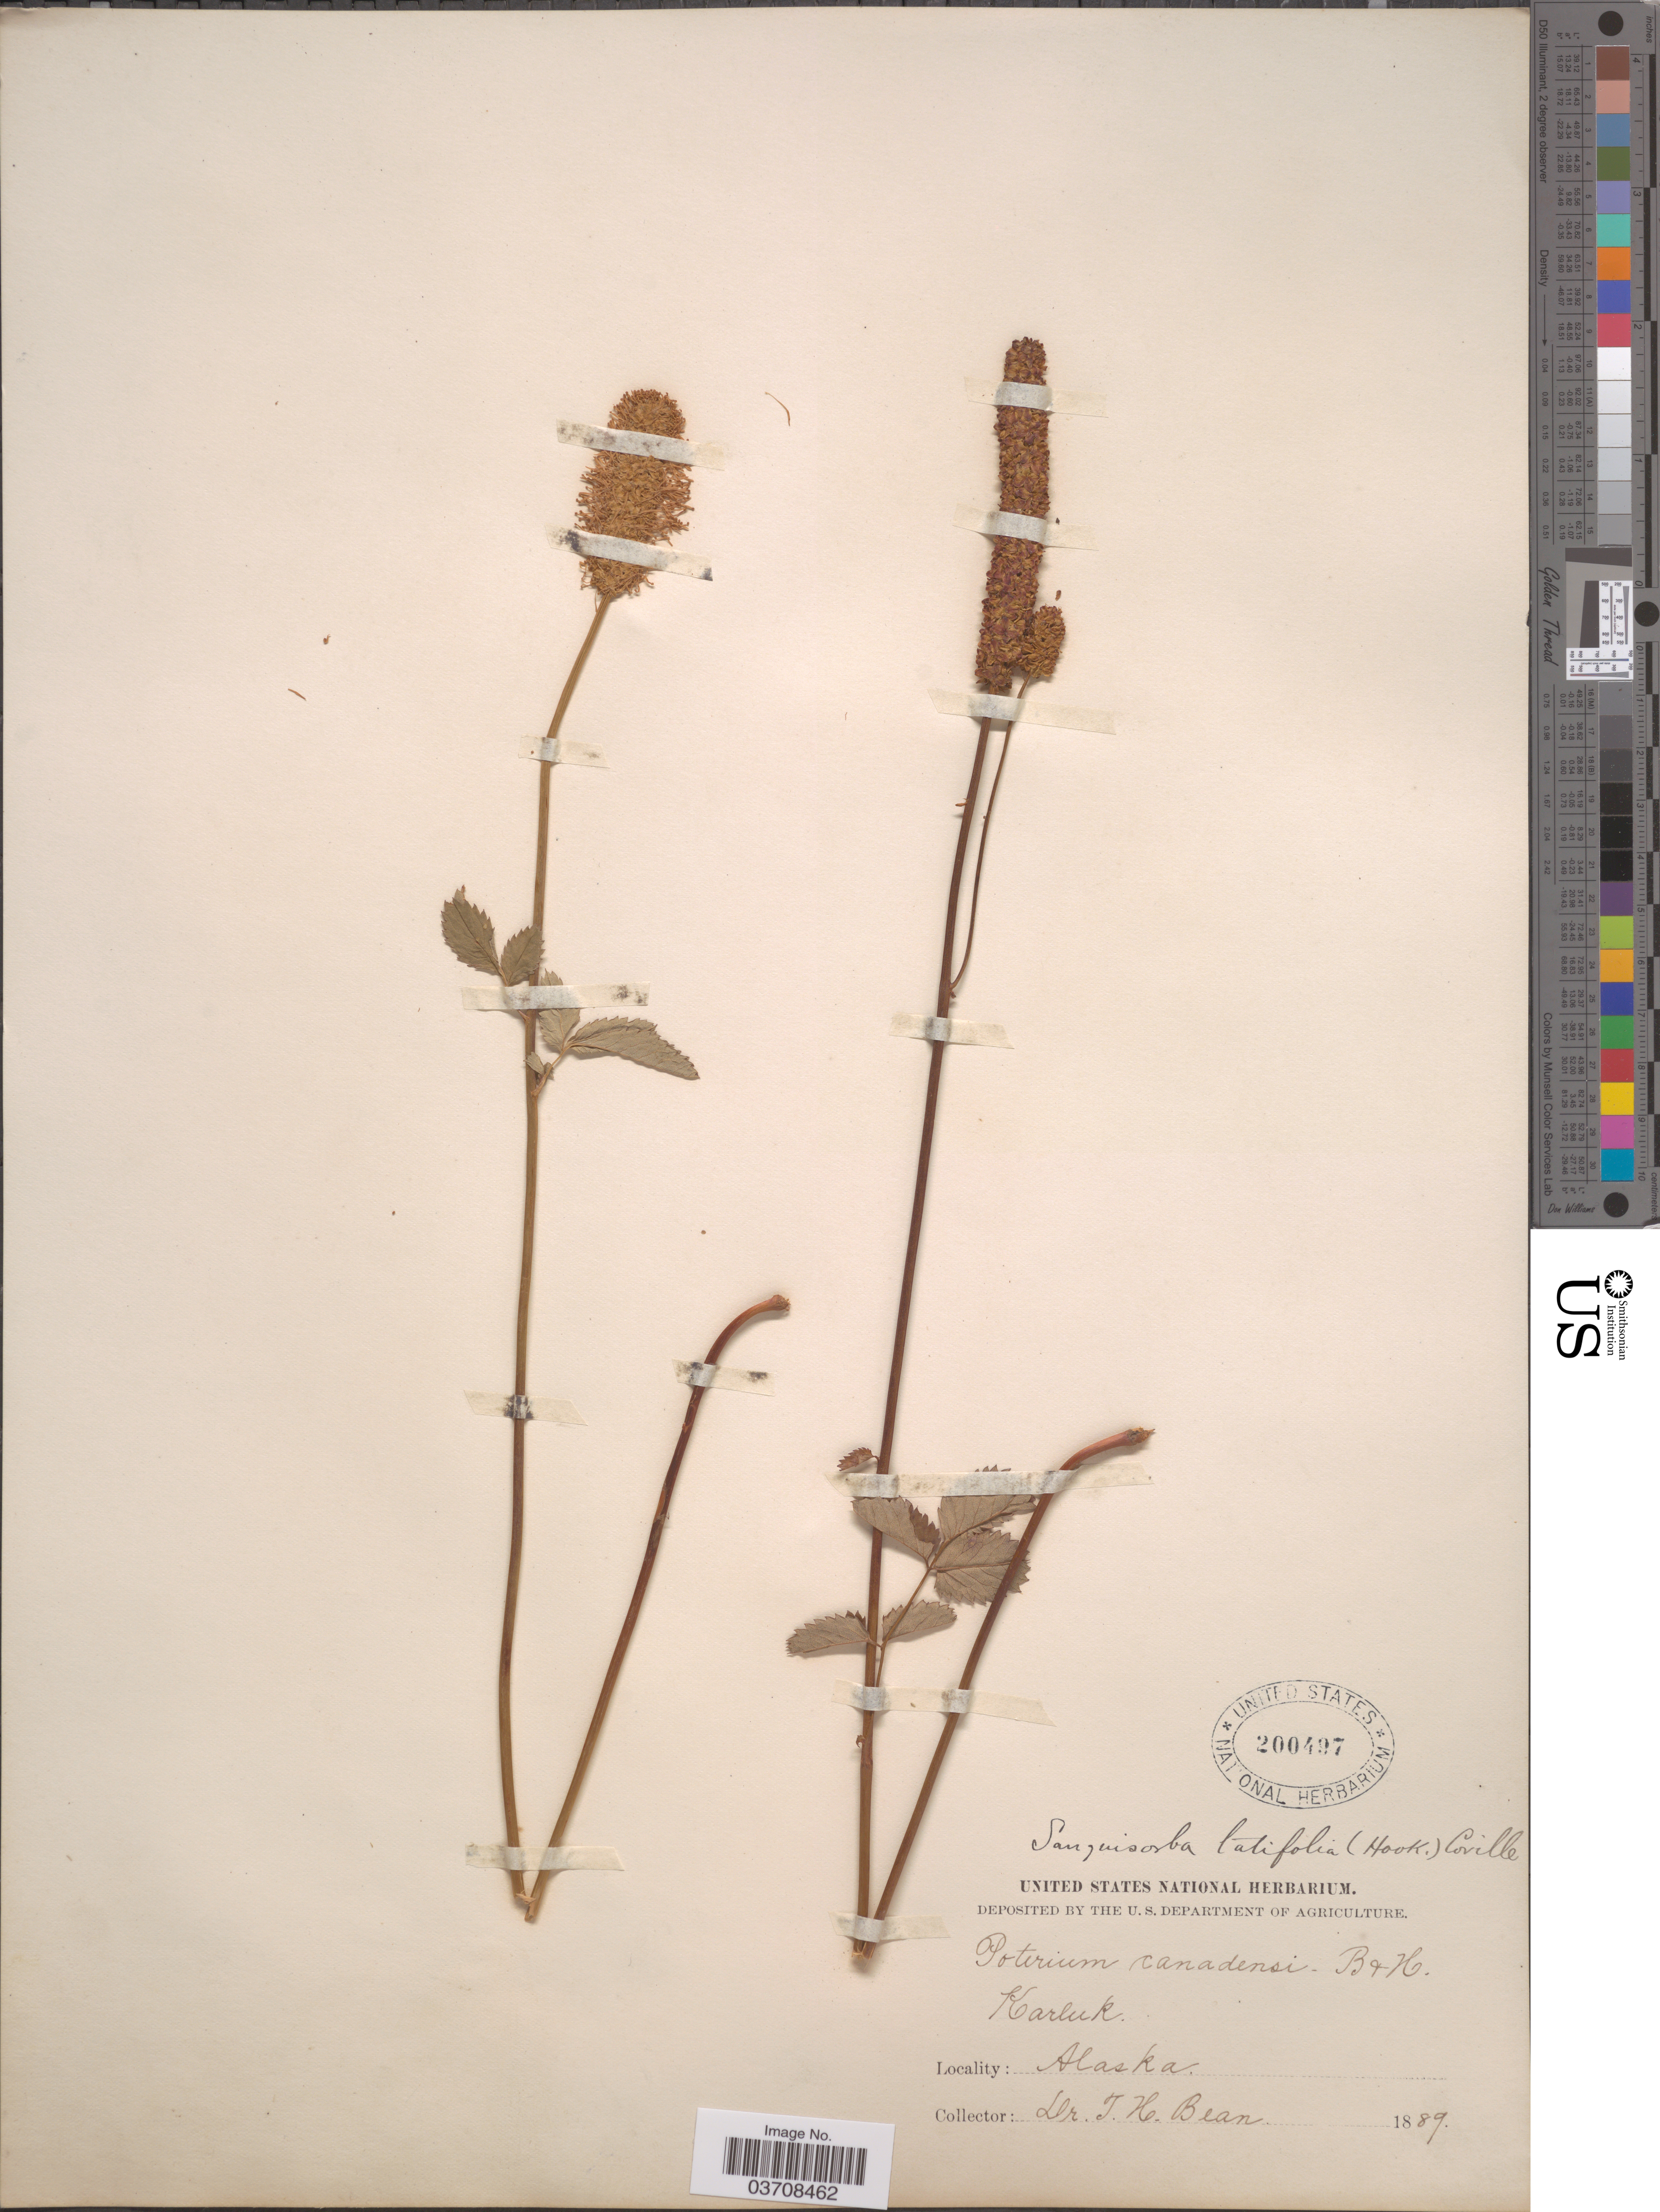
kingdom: Plantae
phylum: Tracheophyta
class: Magnoliopsida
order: Rosales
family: Rosaceae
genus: Sanguisorba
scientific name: Sanguisorba stipulata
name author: Raf.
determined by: Strong, Mark T., (BOT), Smithsonian Institution - National Museum of Natural History (UNITED STATES)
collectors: T. Bean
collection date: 1889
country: United States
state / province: Alaska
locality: Karluk.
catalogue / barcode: US 200497